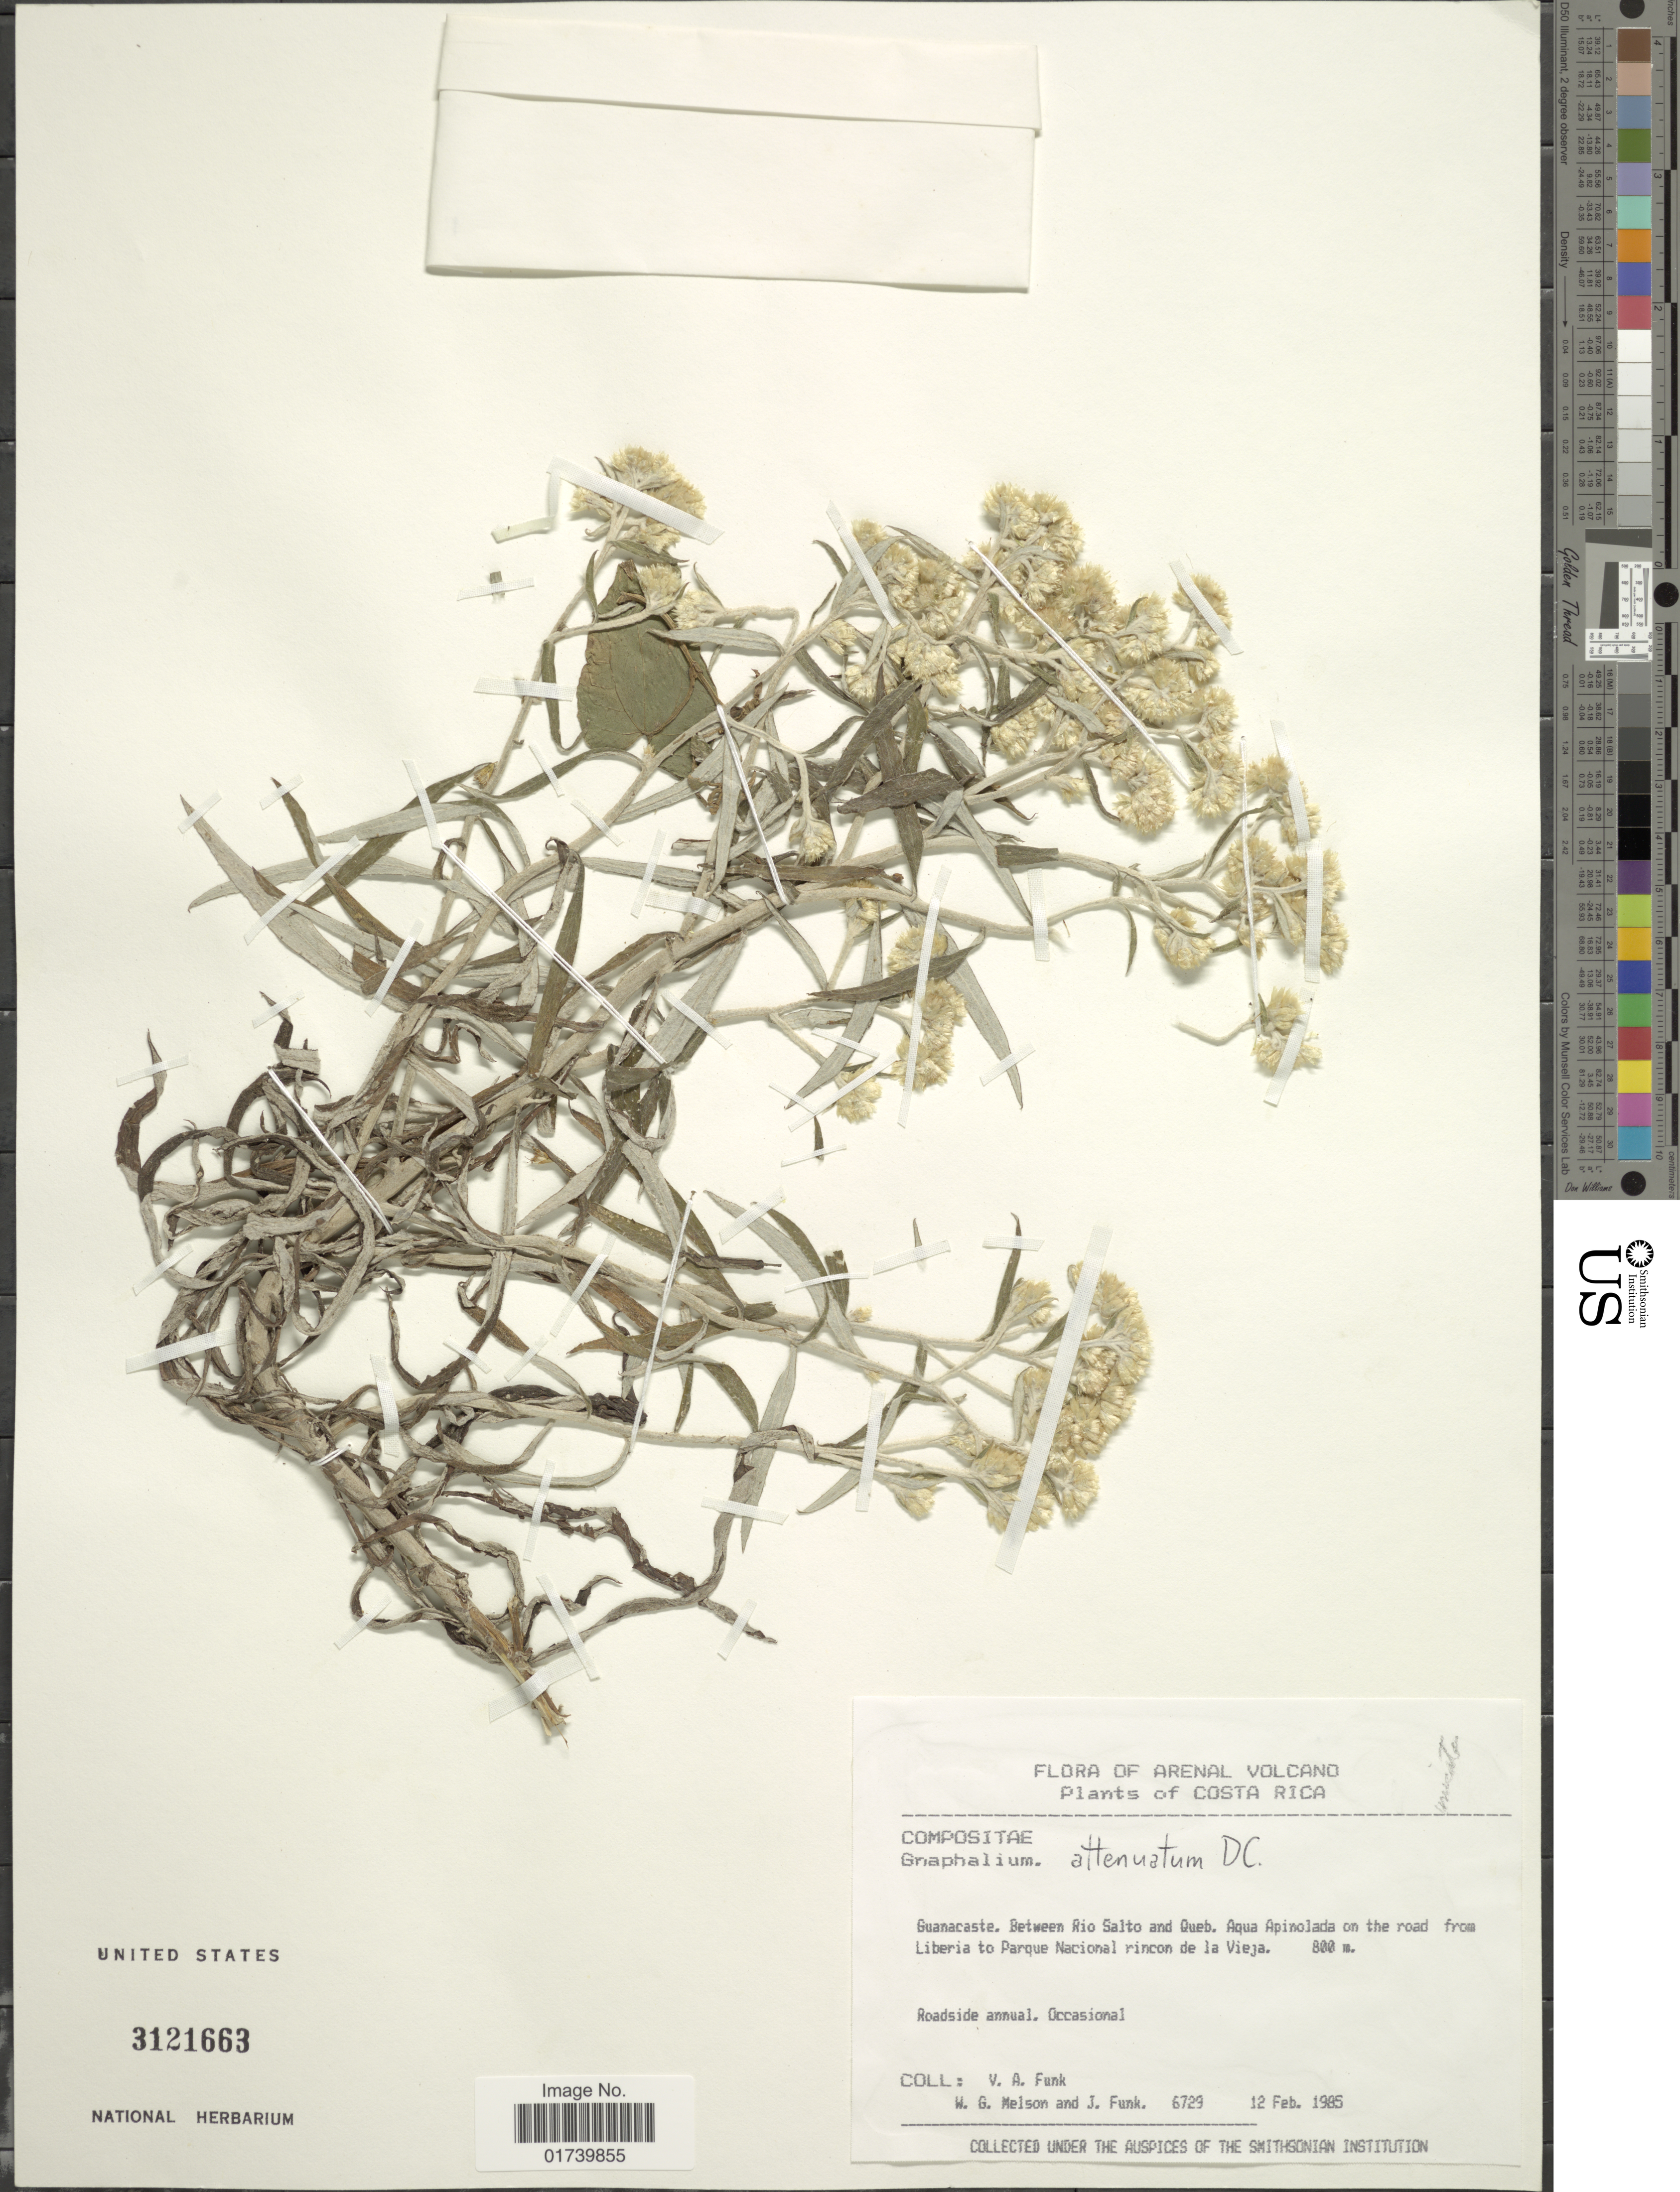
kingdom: Plantae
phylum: Tracheophyta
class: Magnoliopsida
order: Asterales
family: Asteraceae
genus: Pseudognaphalium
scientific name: Pseudognaphalium attenuatum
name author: (DC.) Anderb.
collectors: V. Funk, W. G. Nelson & J. Funk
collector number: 6729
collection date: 1985-02-12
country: Costa Rica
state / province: Guanacaste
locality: Arenal Volcano. Between Rio Salto and Queb. Aqua Apinolda on the road from Liberia to parque Nacional rincon de la Vieja.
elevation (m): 800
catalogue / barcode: US 3121663